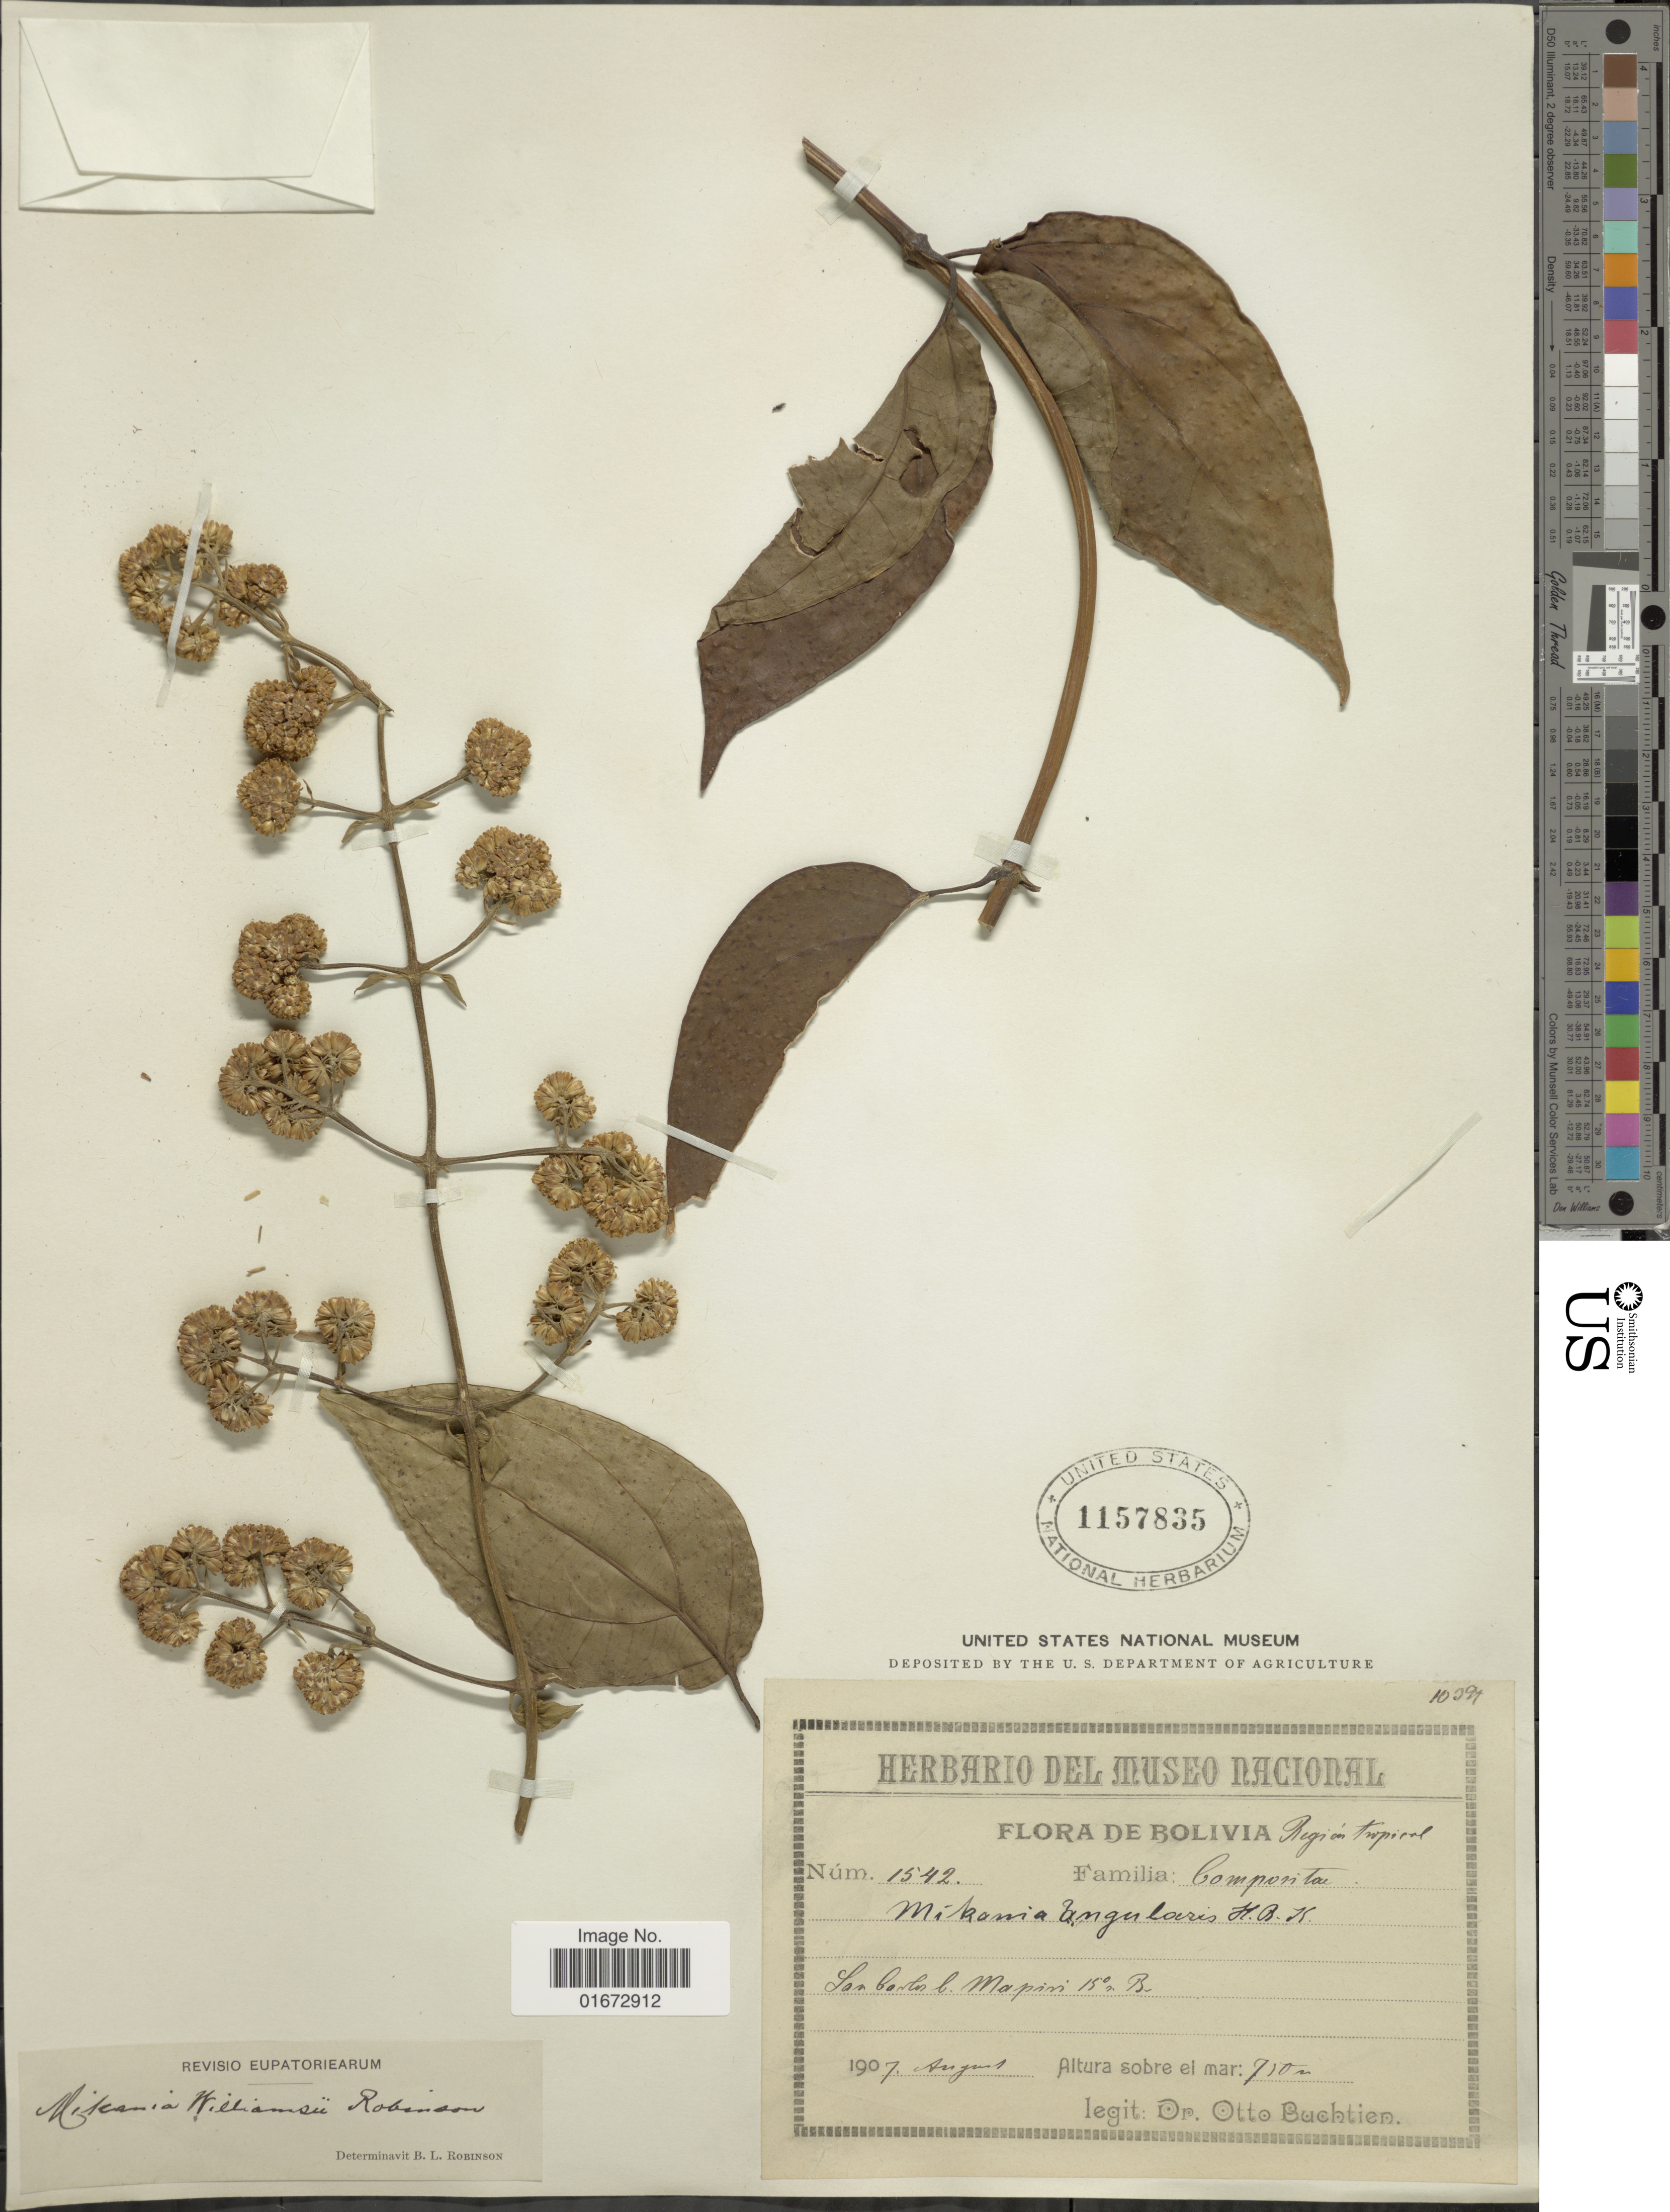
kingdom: Plantae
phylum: Tracheophyta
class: Magnoliopsida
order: Asterales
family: Asteraceae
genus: Mikania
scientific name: Mikania williamsii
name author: B.L. Rob.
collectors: O. Buchtien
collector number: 1542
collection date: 1907-08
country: Bolivia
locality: Región tropical. San Carlos b. Mapiri 15° s. Br.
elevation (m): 750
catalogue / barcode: US 1157835